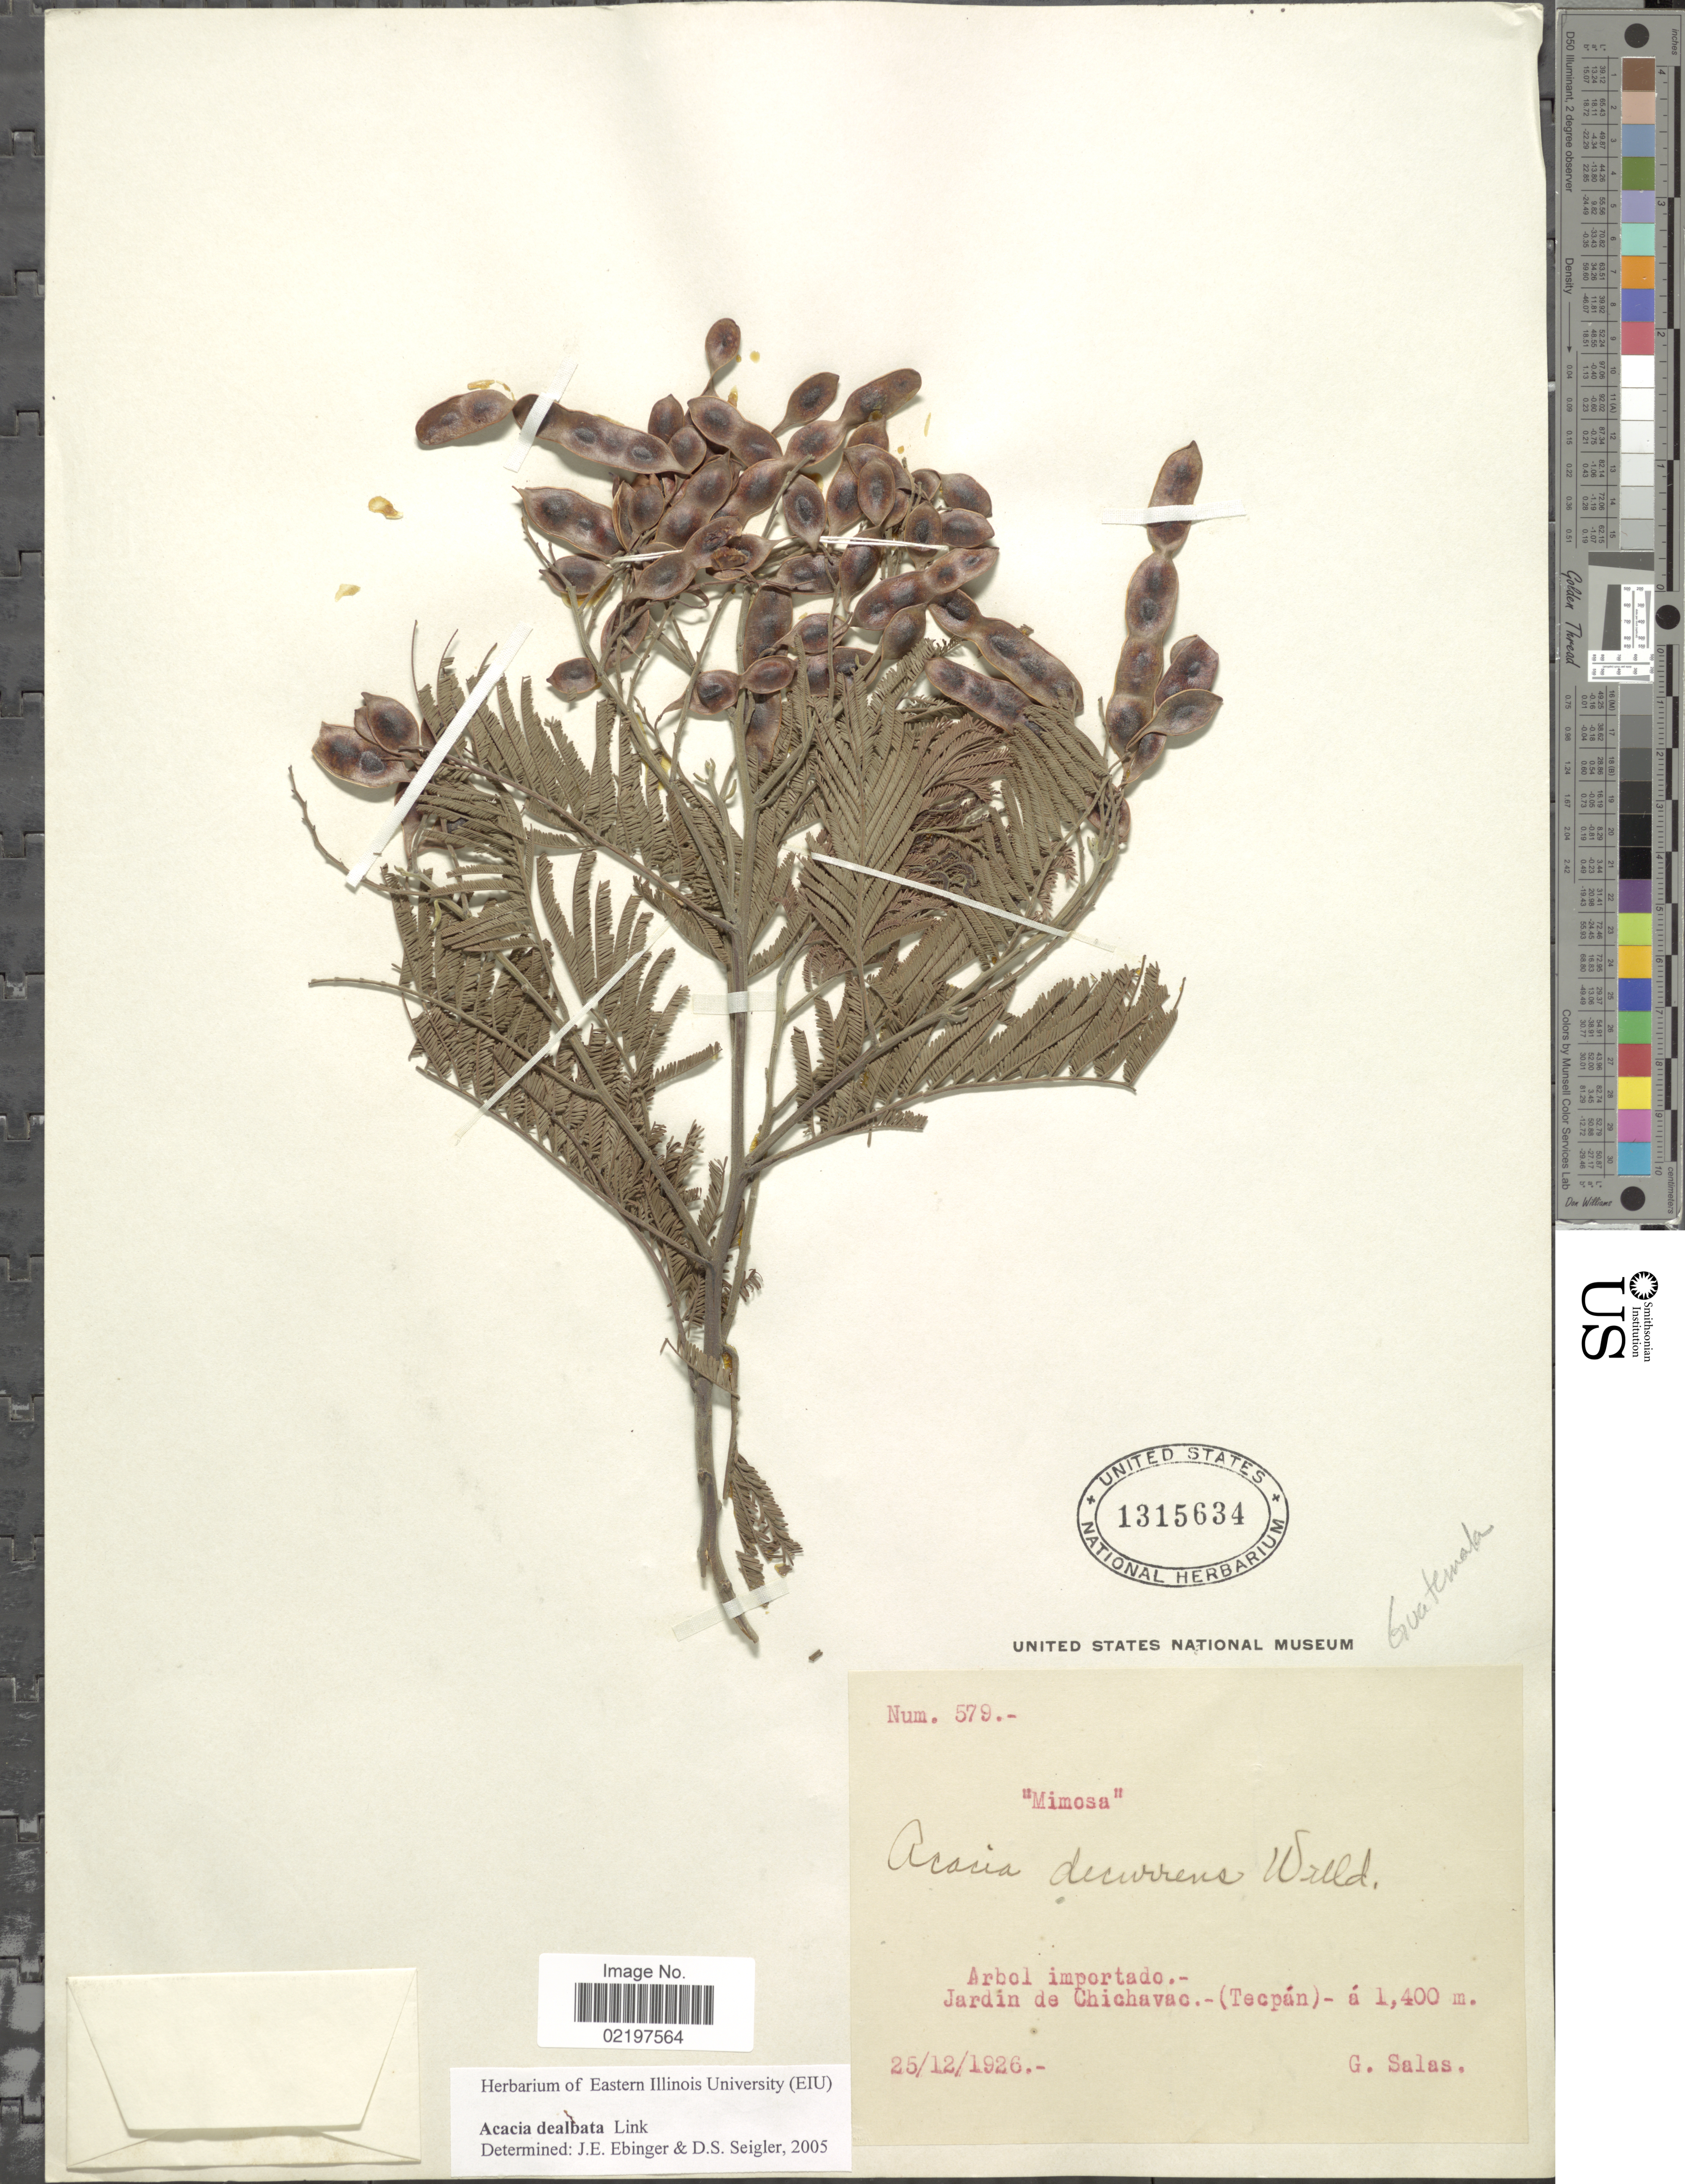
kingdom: Plantae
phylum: Tracheophyta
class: Magnoliopsida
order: Fabales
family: Fabaceae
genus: Acacia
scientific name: Acacia dealbata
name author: Link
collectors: G. Salas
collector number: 579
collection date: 1926-12-25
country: Guatemala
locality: Jardín de Chichavac (Tecpán)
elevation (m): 1400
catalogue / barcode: US 1315634